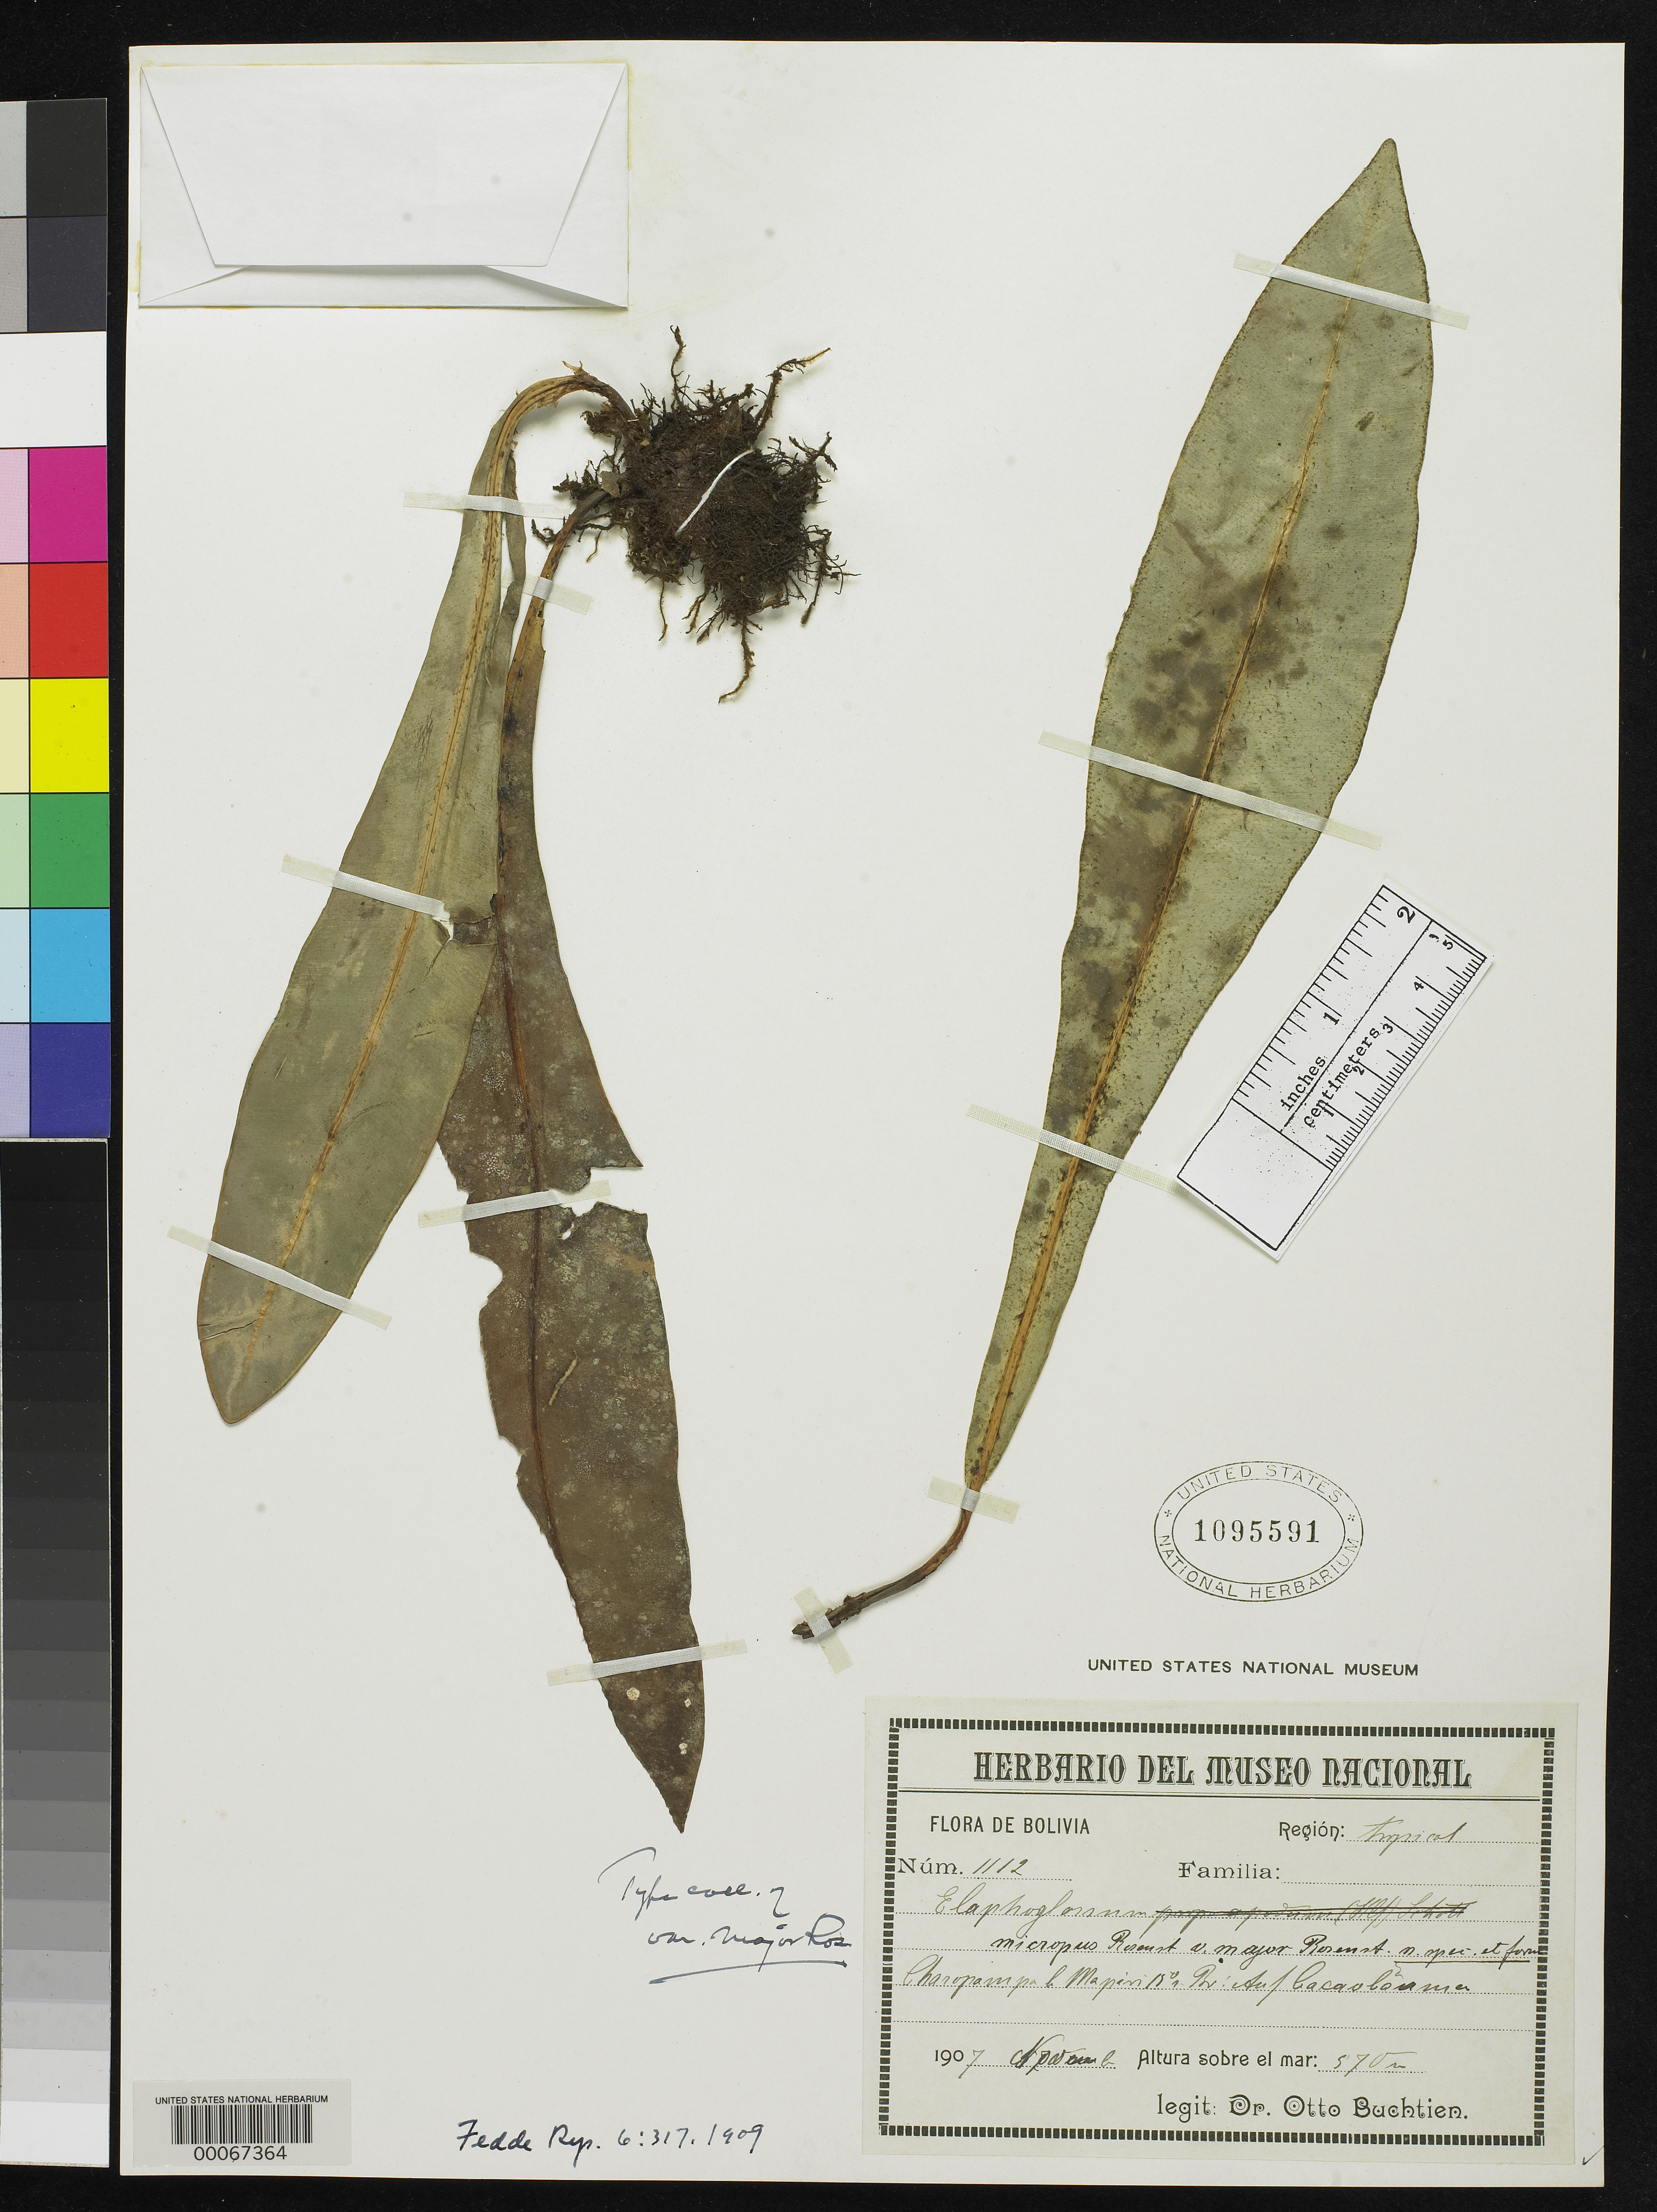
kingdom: Plantae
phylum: Tracheophyta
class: Polypodiopsida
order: Polypodiales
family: Dryopteridaceae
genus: Elaphoglossum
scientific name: Elaphoglossum micropus var. major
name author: Rosenst.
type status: Isotype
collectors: O. Buchtien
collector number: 1112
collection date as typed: Nov 1907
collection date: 1907-11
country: Bolivia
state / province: La Paz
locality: Charopampa prope Mapiri.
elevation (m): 570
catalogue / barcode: US 1095591